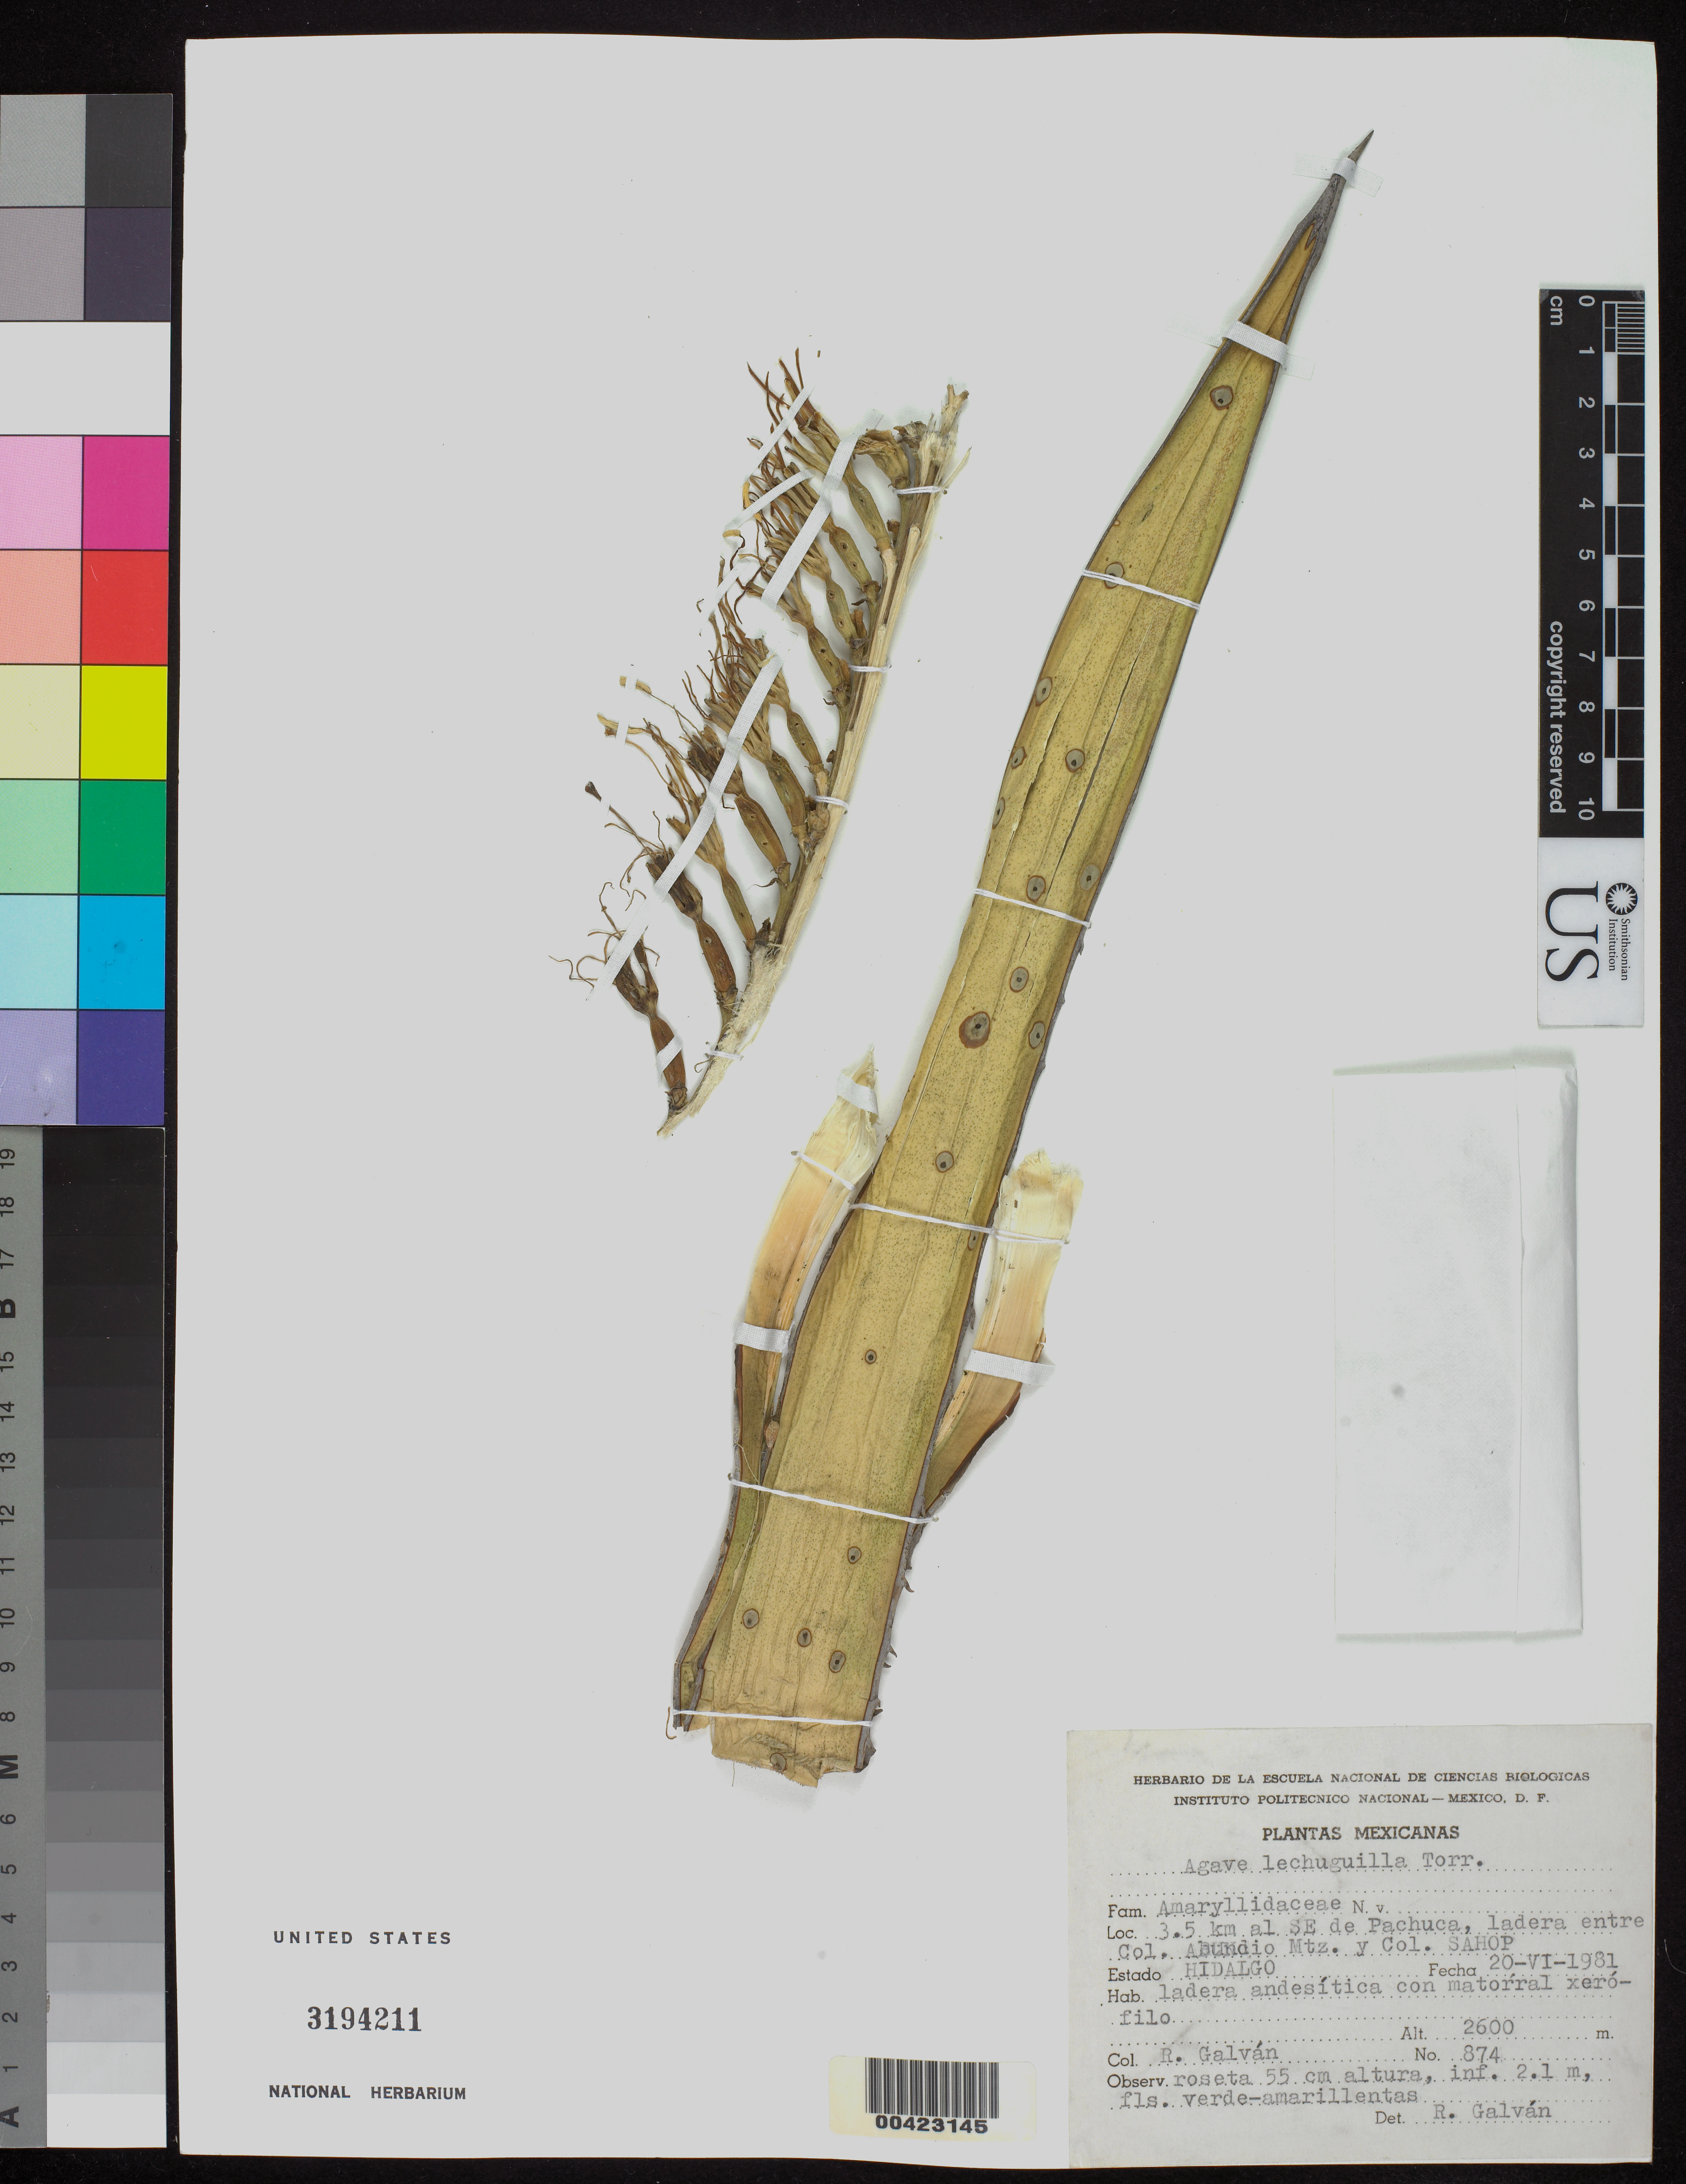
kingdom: Plantae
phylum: Tracheophyta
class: Liliopsida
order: Asparagales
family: Asparagaceae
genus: Agave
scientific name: Agave lechuguilla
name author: Torr.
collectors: R. Galvan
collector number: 874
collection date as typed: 20 Jun 1981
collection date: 1981-06-20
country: Mexico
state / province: Hidalgo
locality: SE of Pachuca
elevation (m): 2600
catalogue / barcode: US 3194211